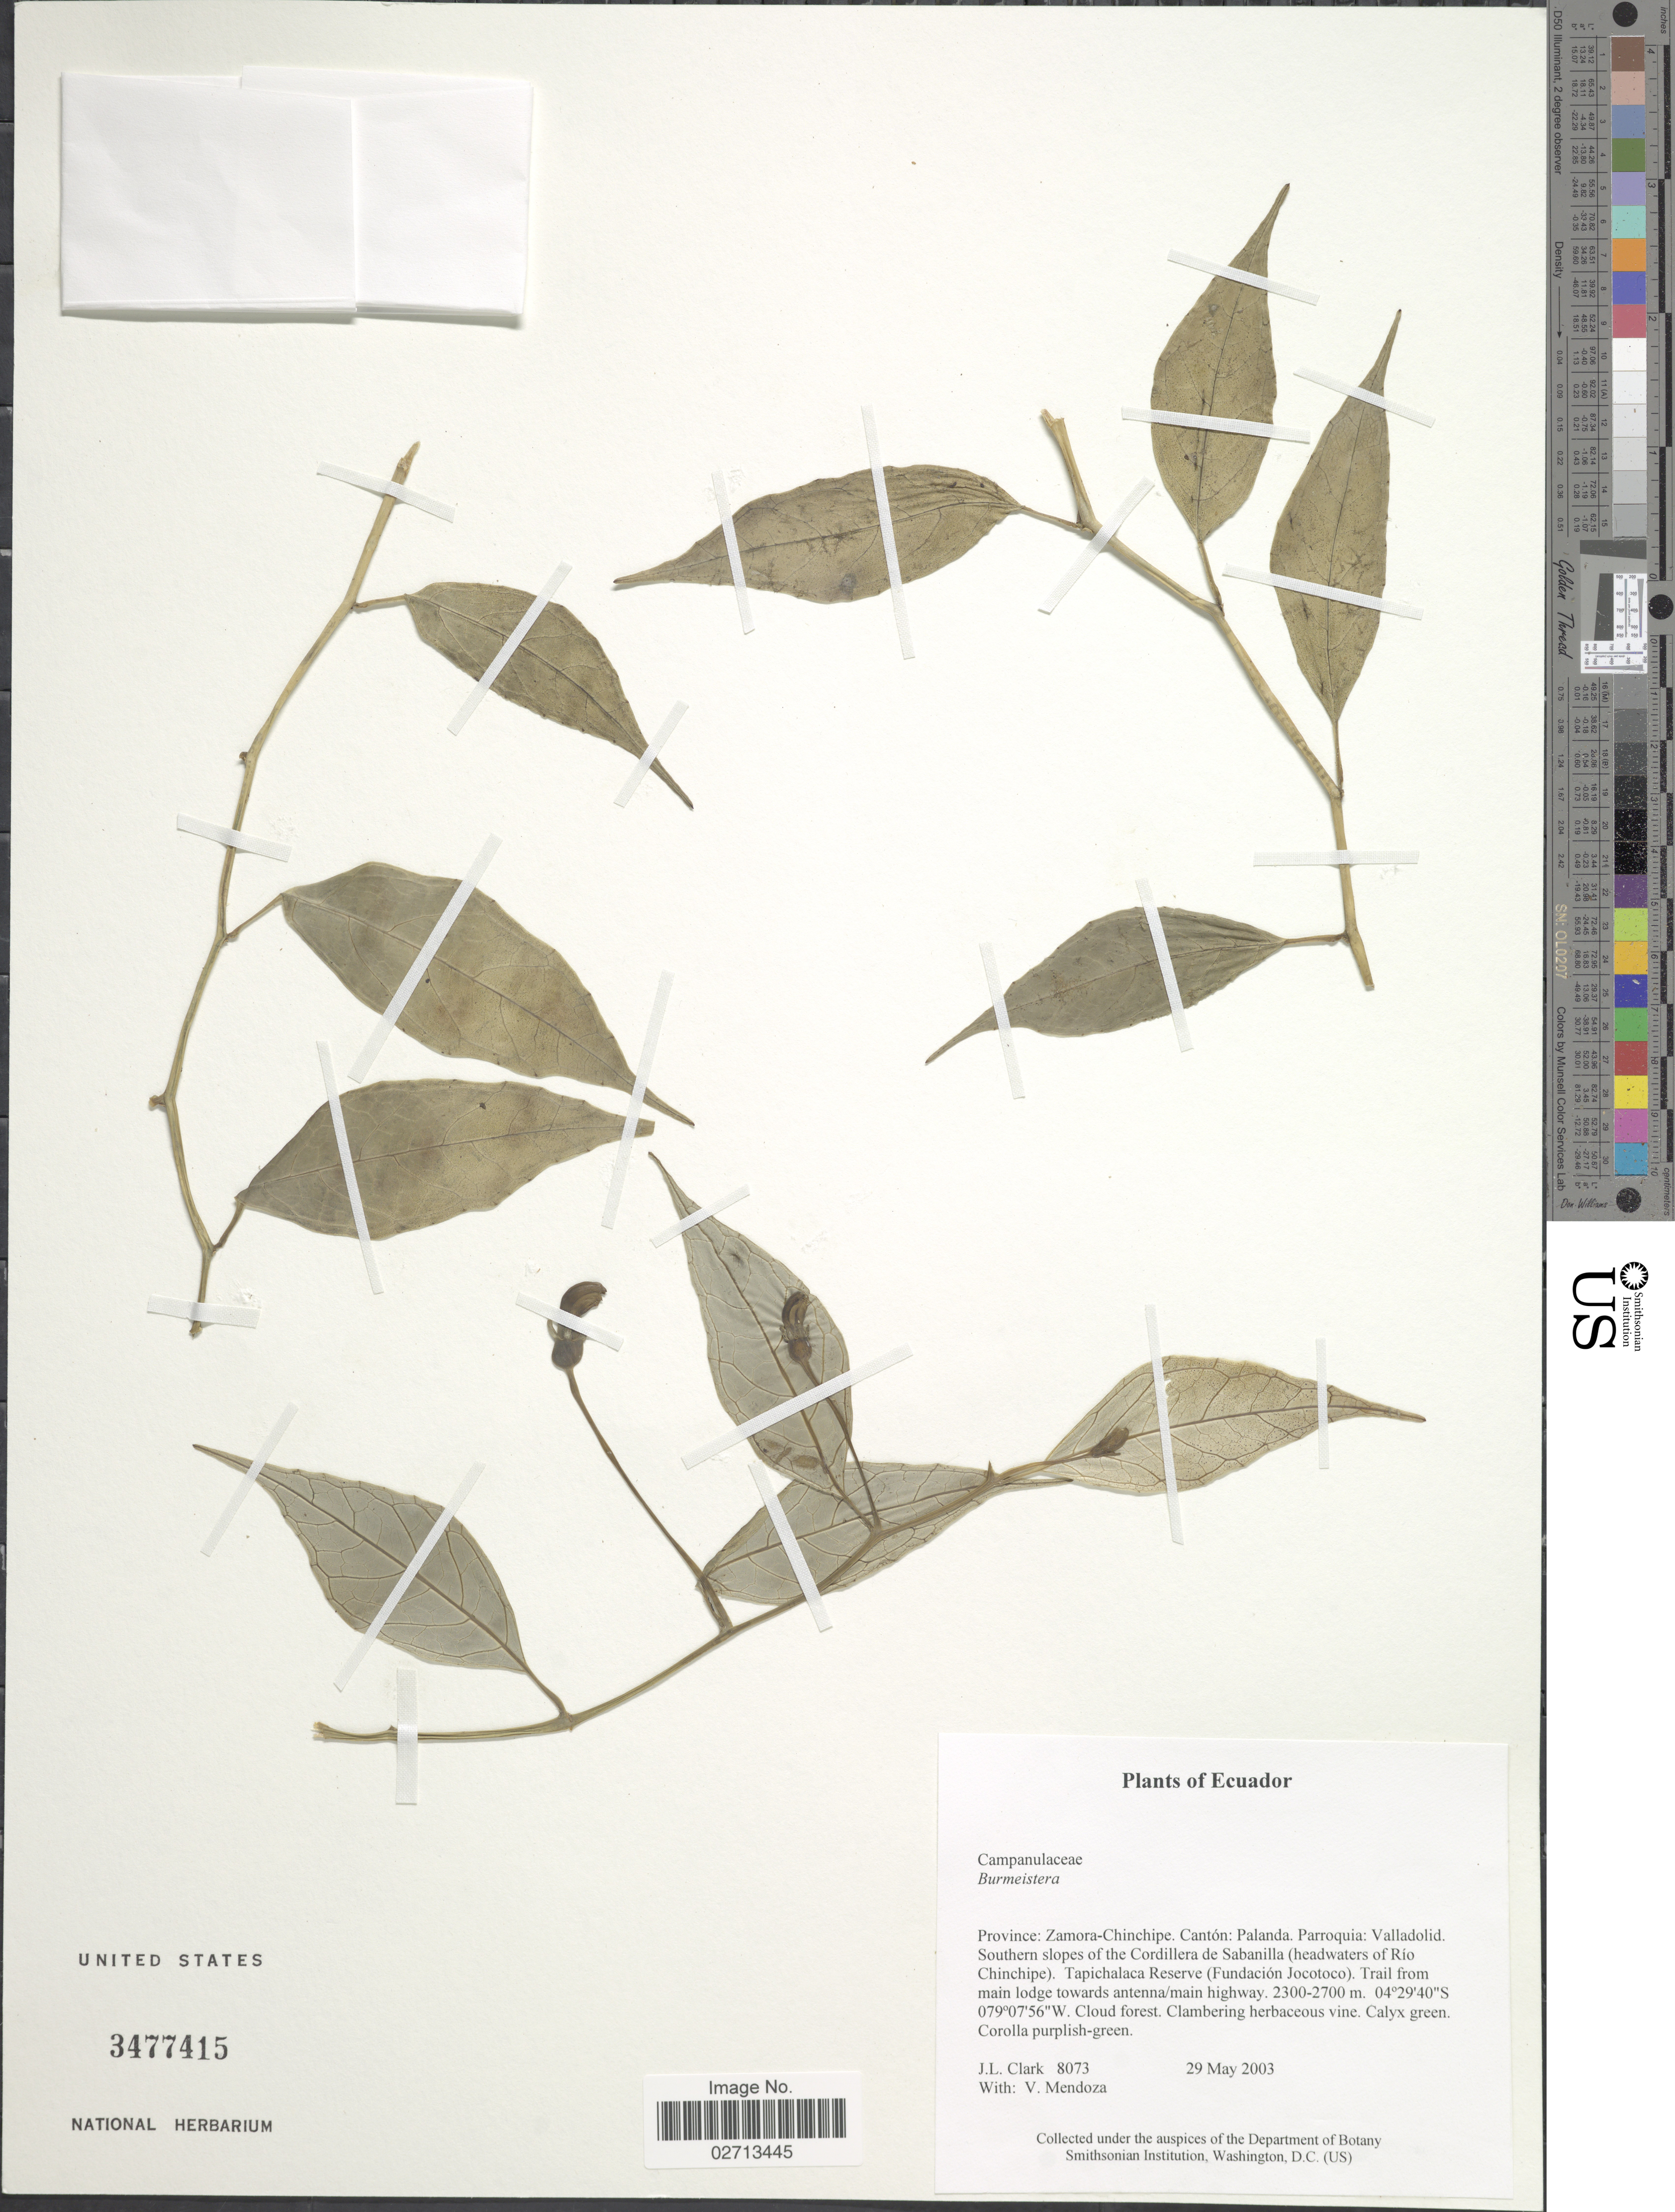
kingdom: Plantae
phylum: Tracheophyta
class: Magnoliopsida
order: Asterales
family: Campanulaceae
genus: Burmeistera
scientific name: Burmeistera sp.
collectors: J. L. Clark & V. Mendoza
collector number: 8073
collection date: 2003-05-29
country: Ecuador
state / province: Zamora-Chinchipe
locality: Canton: Palanda. Parroquia: Valladolid. Southern slopes of the Cordillera de Sabanilla (headwaters of Rio Chinchipe). Tapichalaca Reserve (Fundacion Jocotoco). Trail from main lodge towards antenna/main highway.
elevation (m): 2300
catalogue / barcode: US 3477415